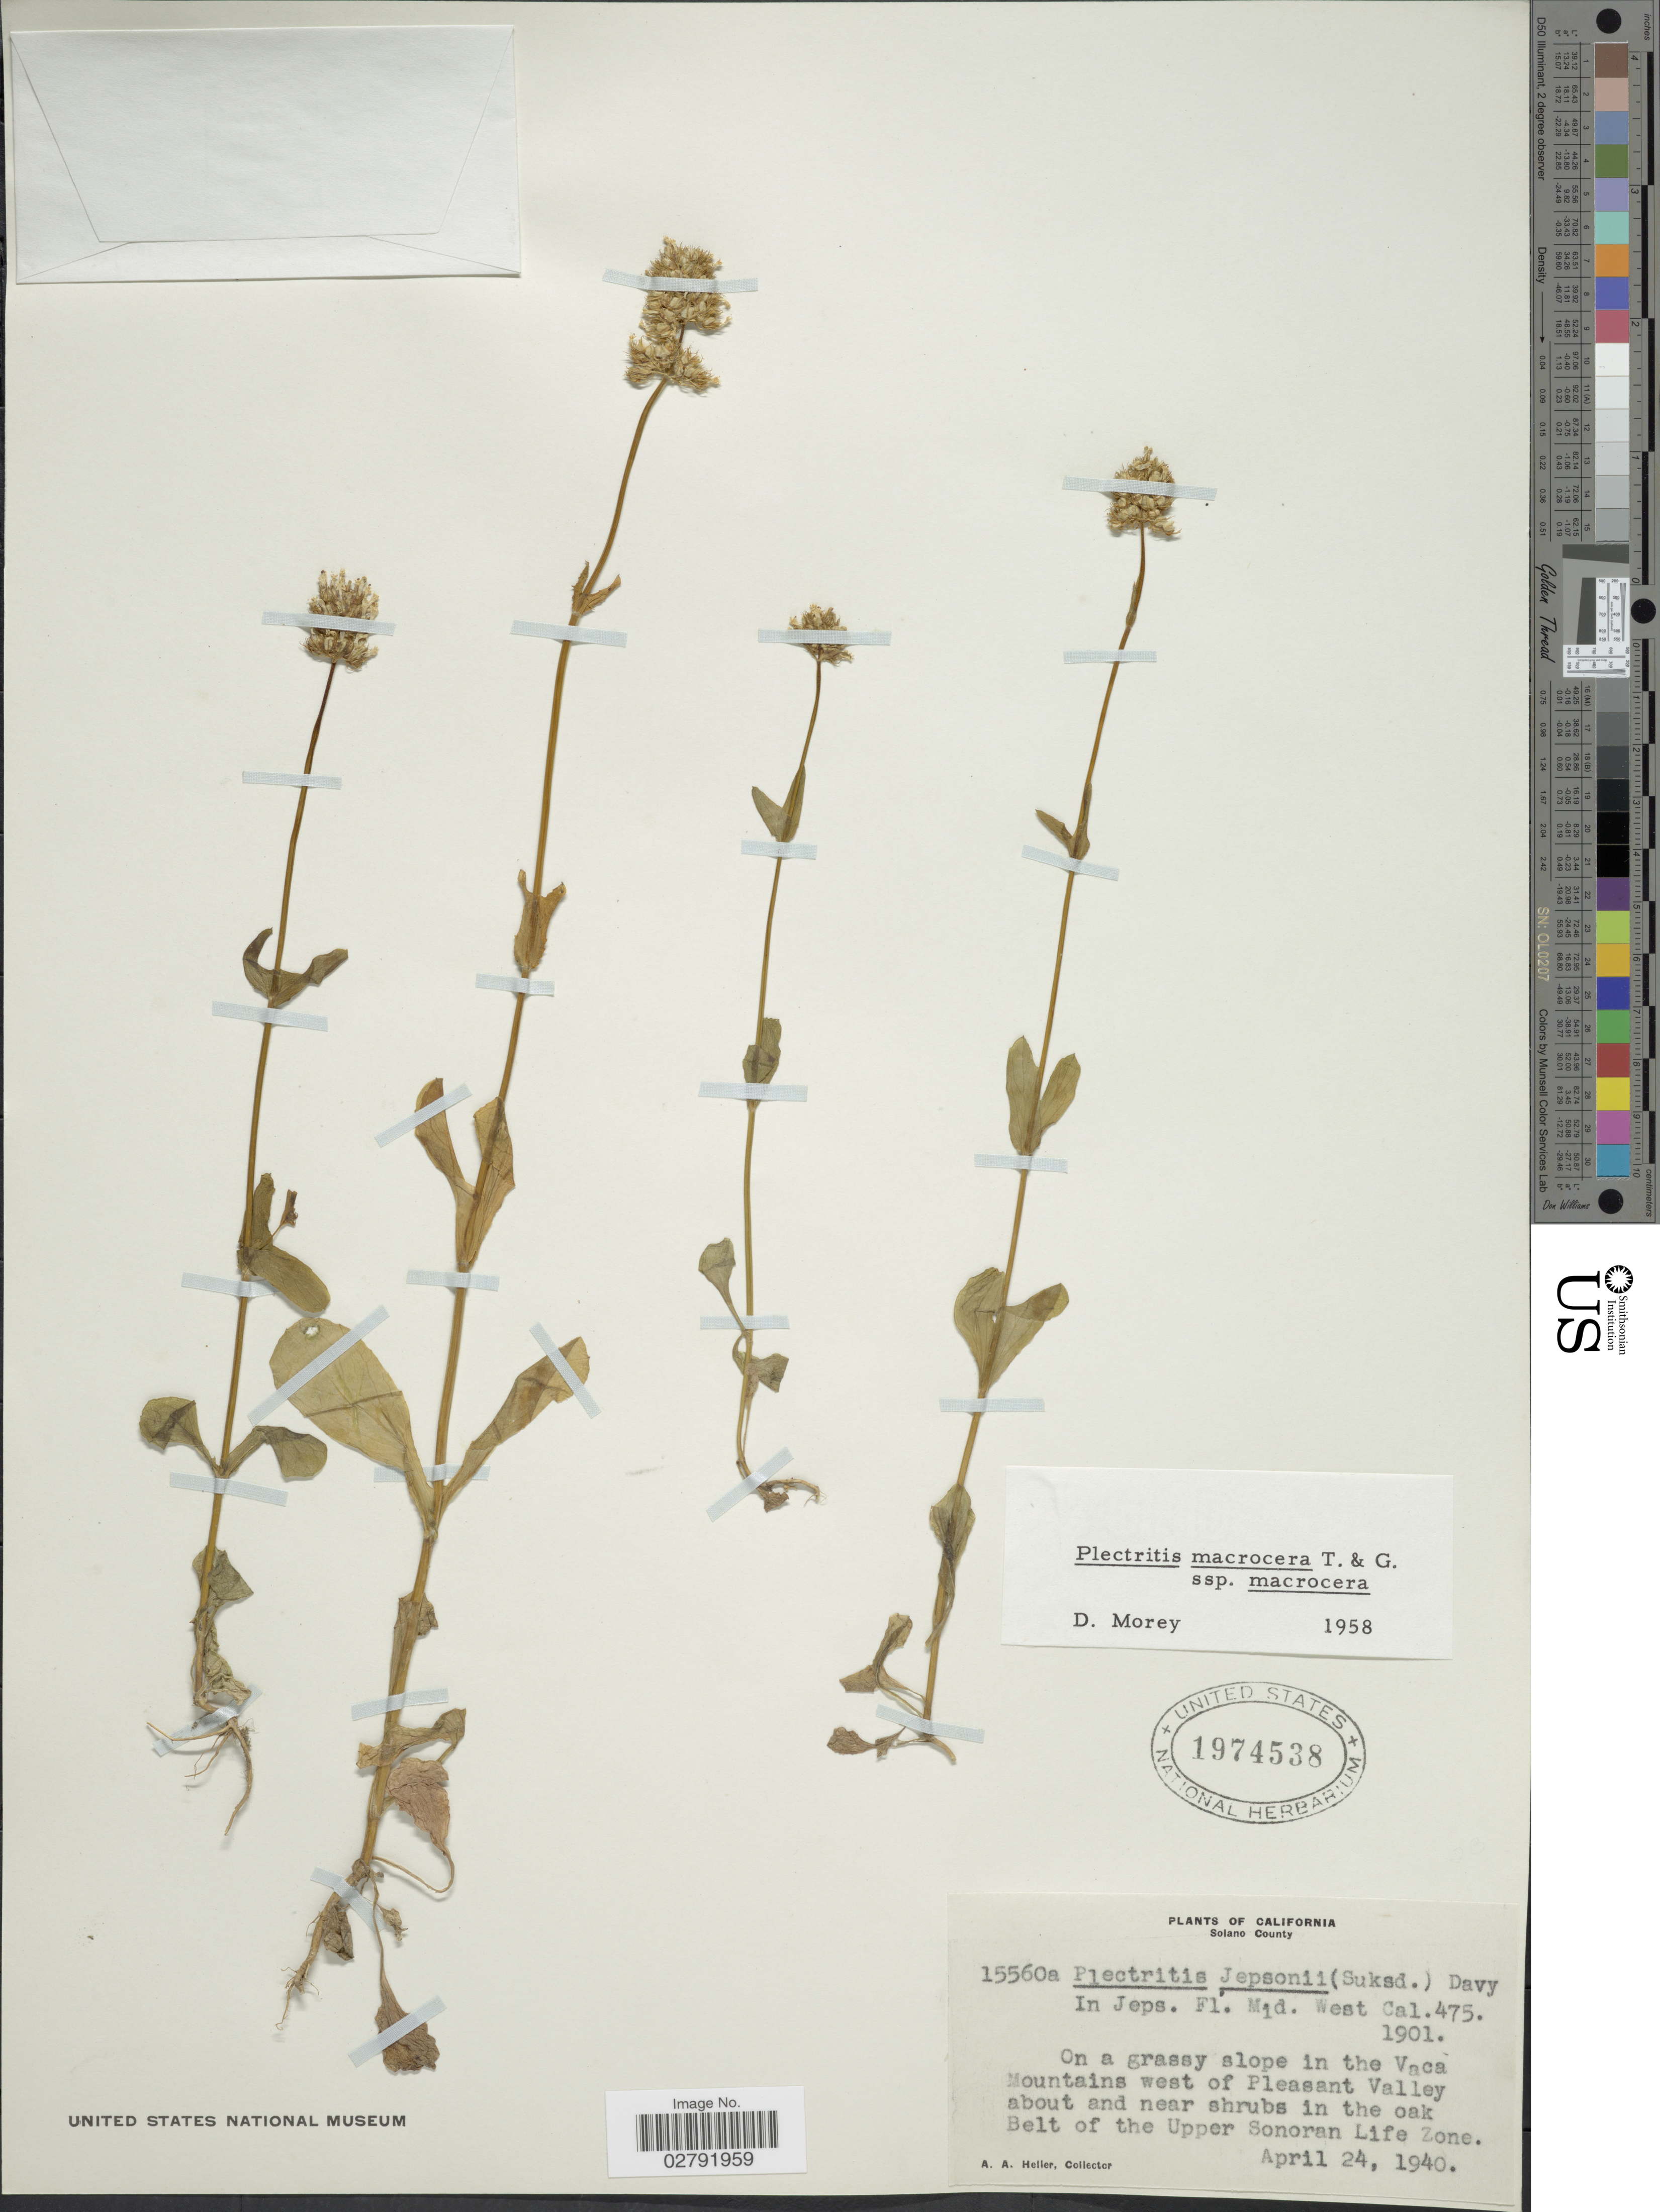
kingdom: Plantae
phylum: Tracheophyta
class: Magnoliopsida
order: Dipsacales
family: Caprifoliaceae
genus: Plectritis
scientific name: Plectritis macrocera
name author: Torr. & A. Gray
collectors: A. A. Heller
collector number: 15560a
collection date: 1940-04-24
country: United States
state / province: California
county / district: Solano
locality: Solano County. On a grassy slope in the Vaca Mountains west of Pleasant Valley about and near shrubs in the oak Belt of the Upper Sonoran Life Zone.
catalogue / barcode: US 1974538